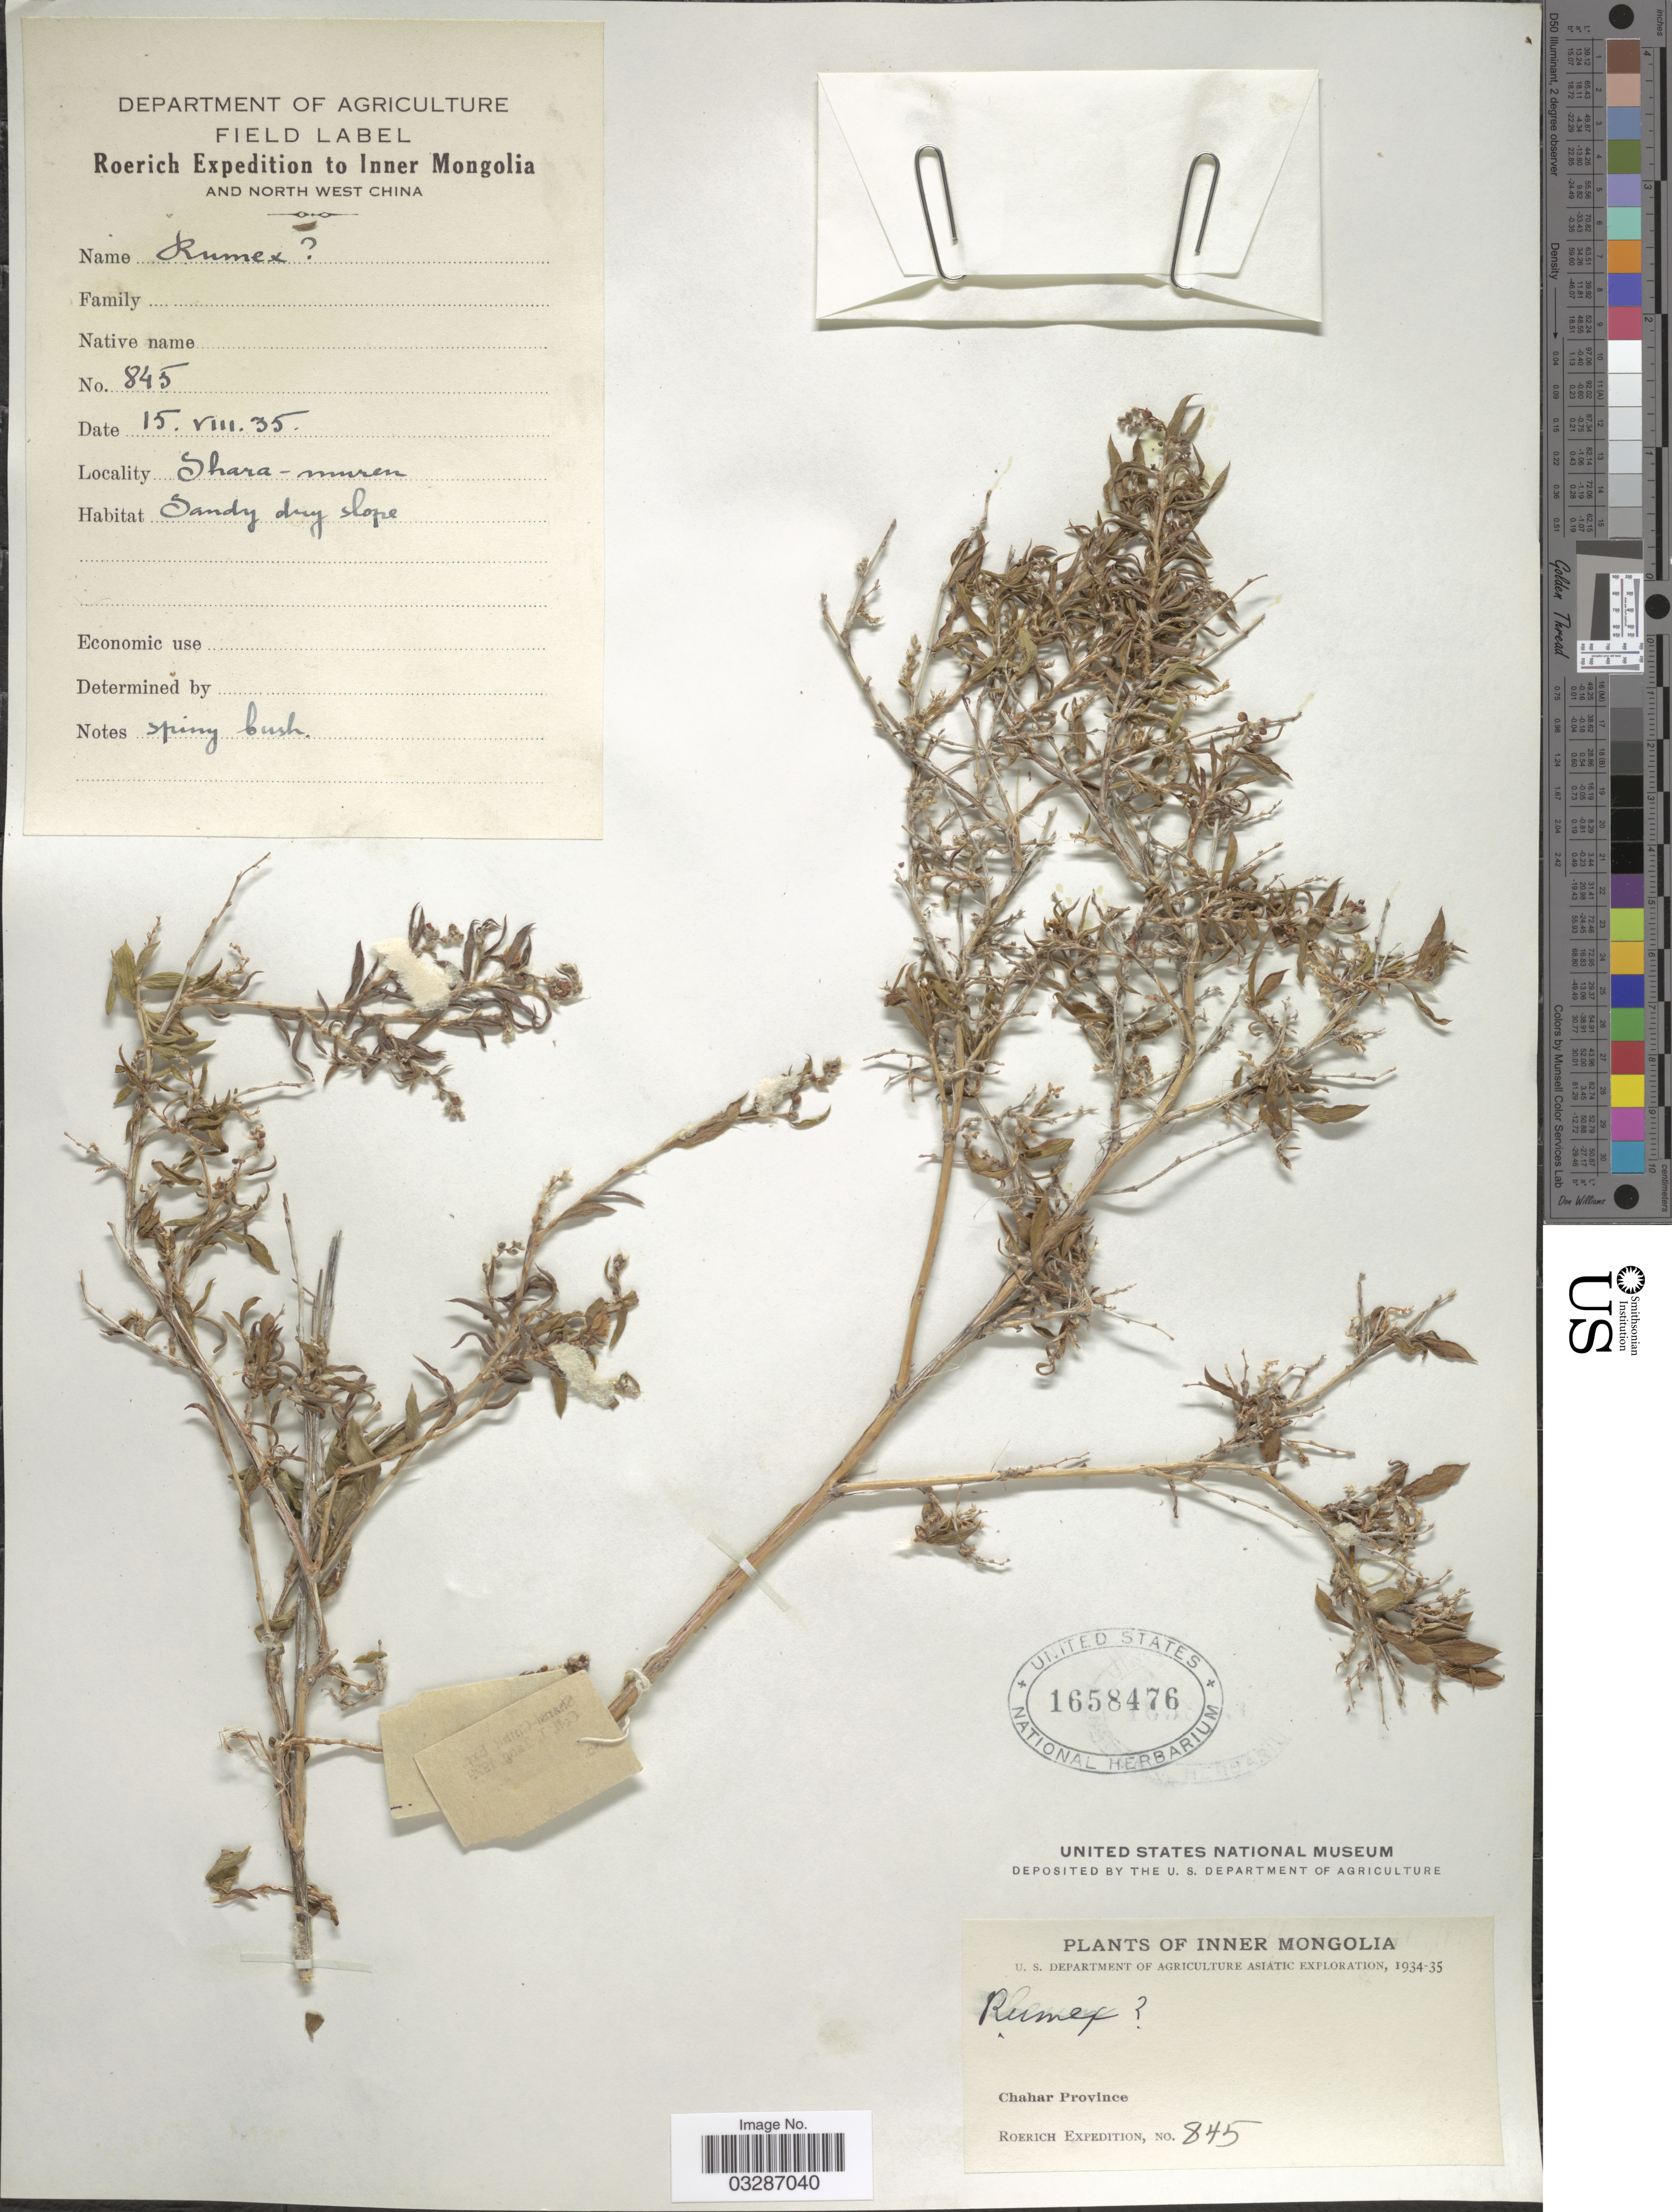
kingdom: Plantae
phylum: Tracheophyta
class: Magnoliopsida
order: Caryophyllales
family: Polygonaceae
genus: Atraphaxis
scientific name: Atraphaxis sp.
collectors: Roerich Expedition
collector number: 845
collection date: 1935-08-15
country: China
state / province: Nei Monggol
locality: Inner Mongolia and North West China. Chahar Province. Shara-muren.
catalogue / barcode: US 1658476